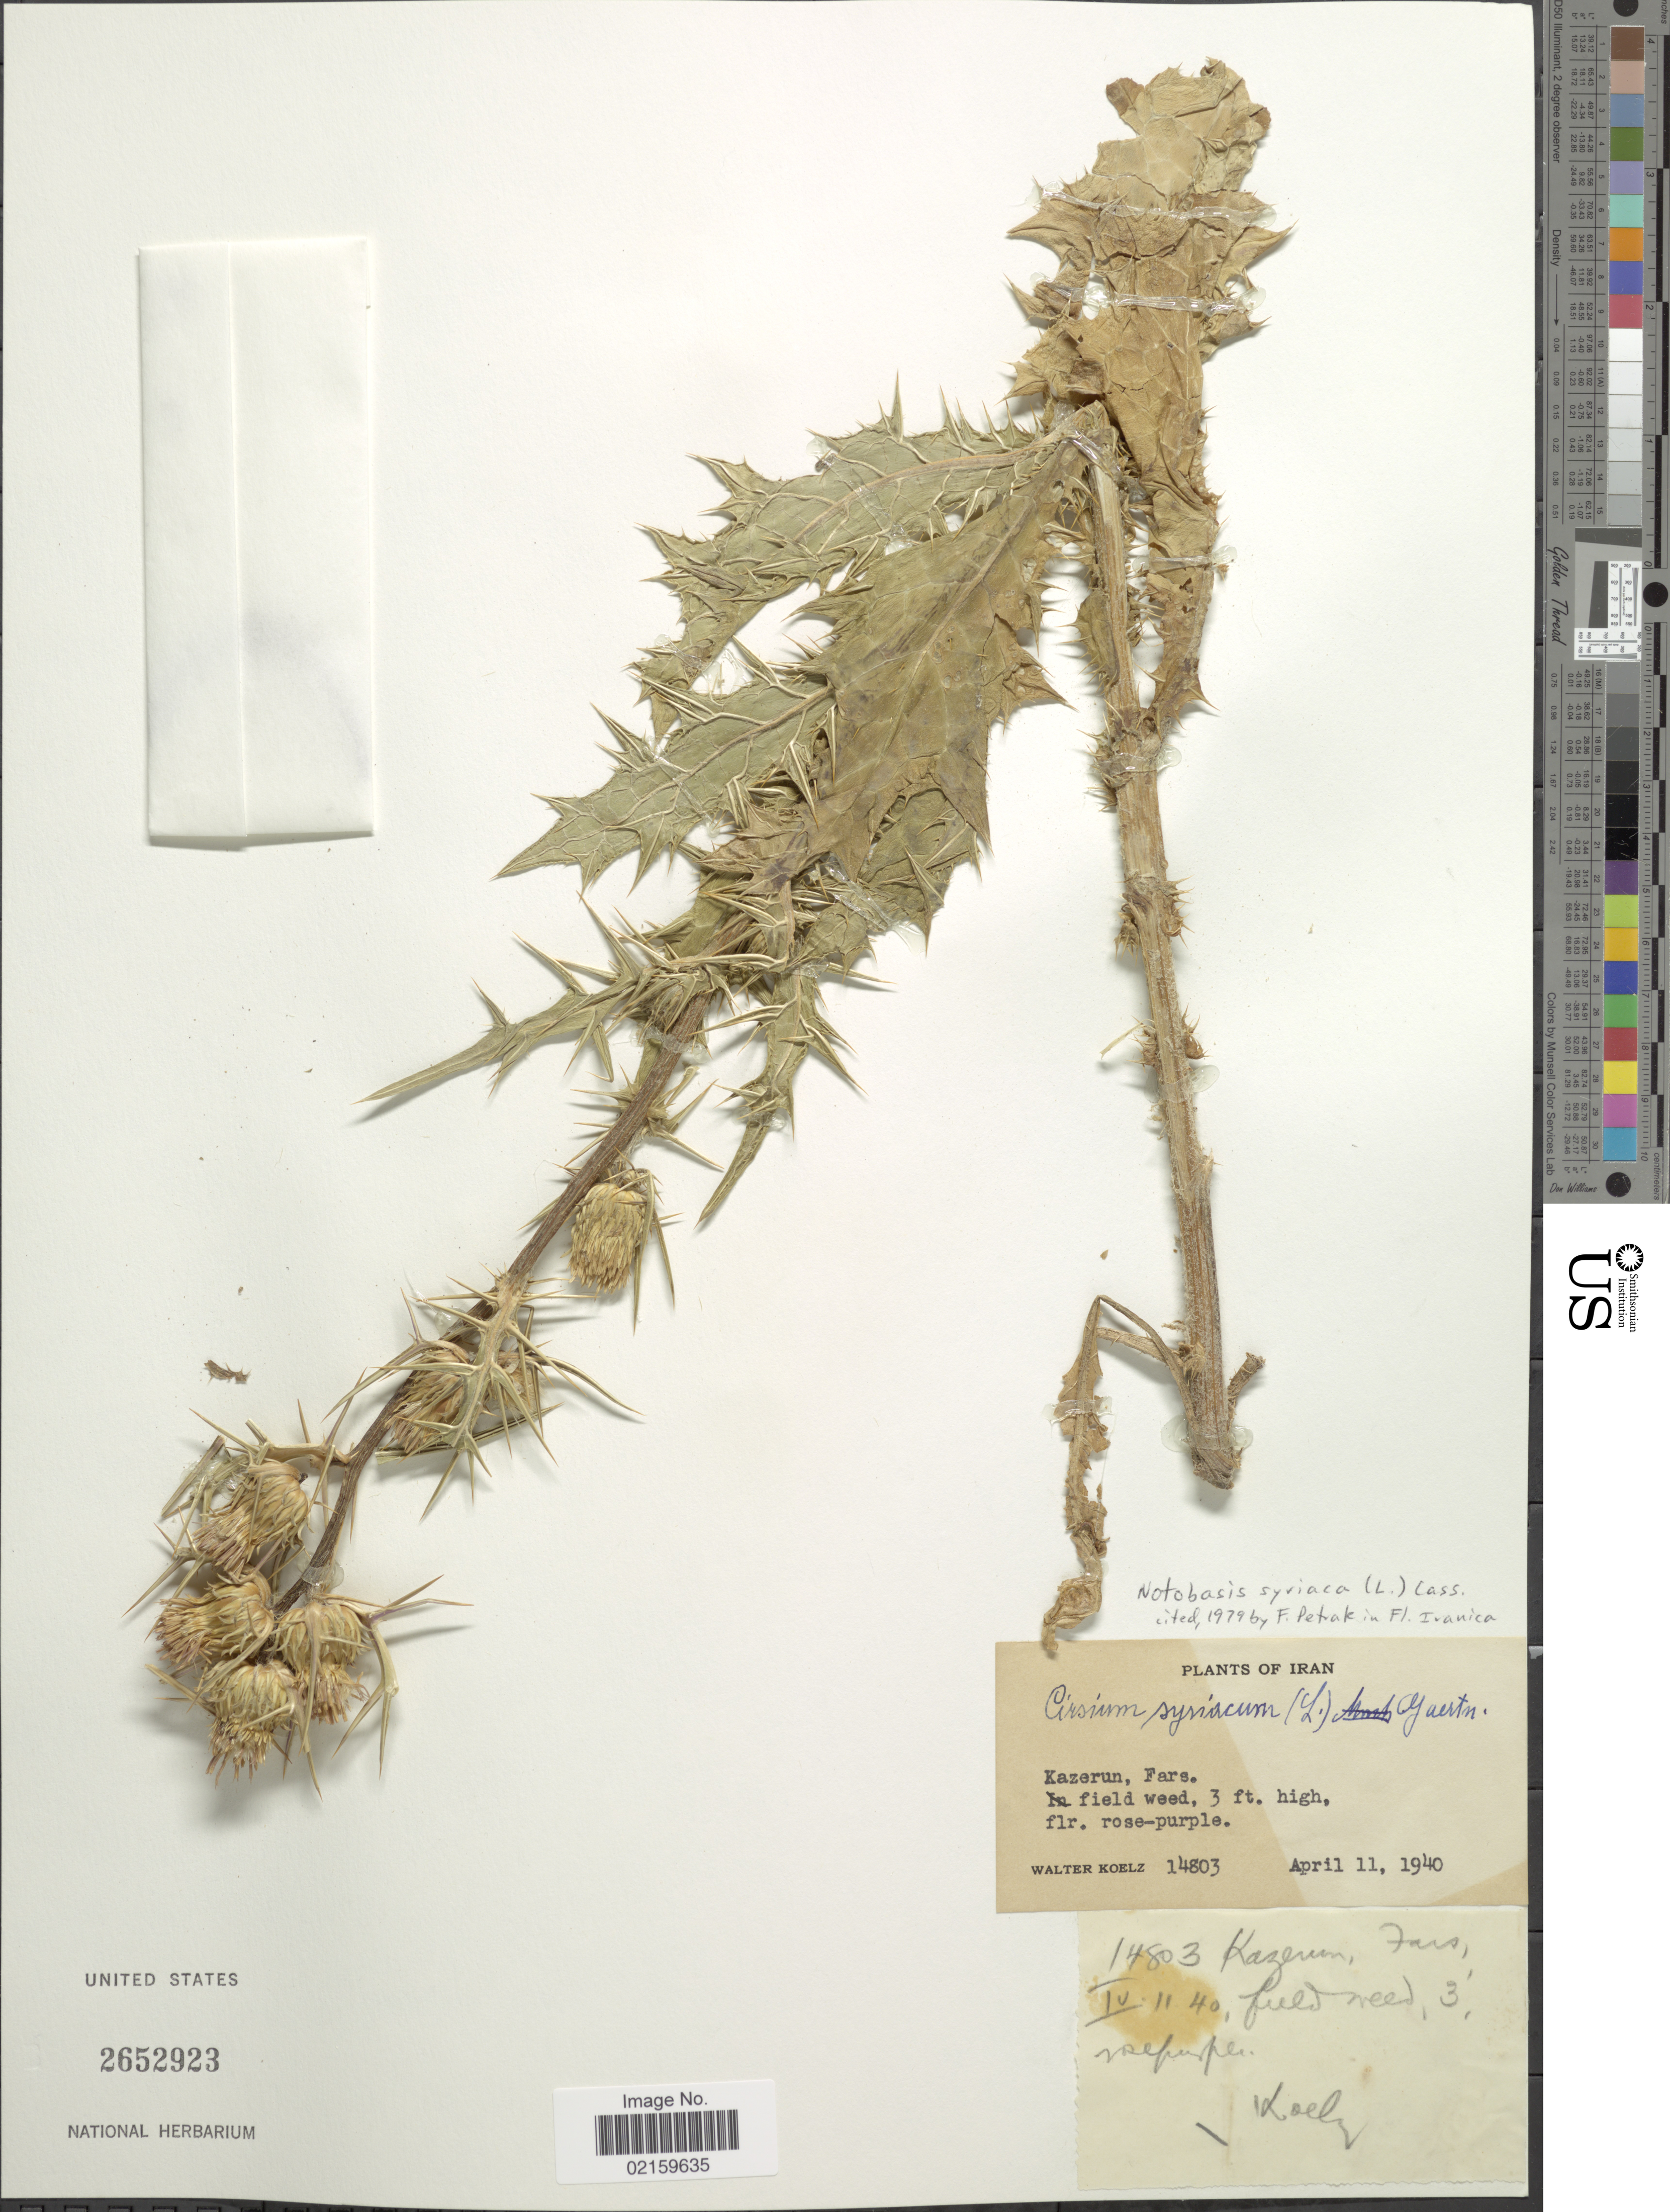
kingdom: Plantae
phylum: Tracheophyta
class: Magnoliopsida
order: Asterales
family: Asteraceae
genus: Notobasis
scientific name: Notobasis syriaca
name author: (L.) Cass.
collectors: W. N. Koelz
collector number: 14803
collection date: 1940-04-11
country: Iran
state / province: Fars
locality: Kazerun, Fars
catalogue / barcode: US 2652923